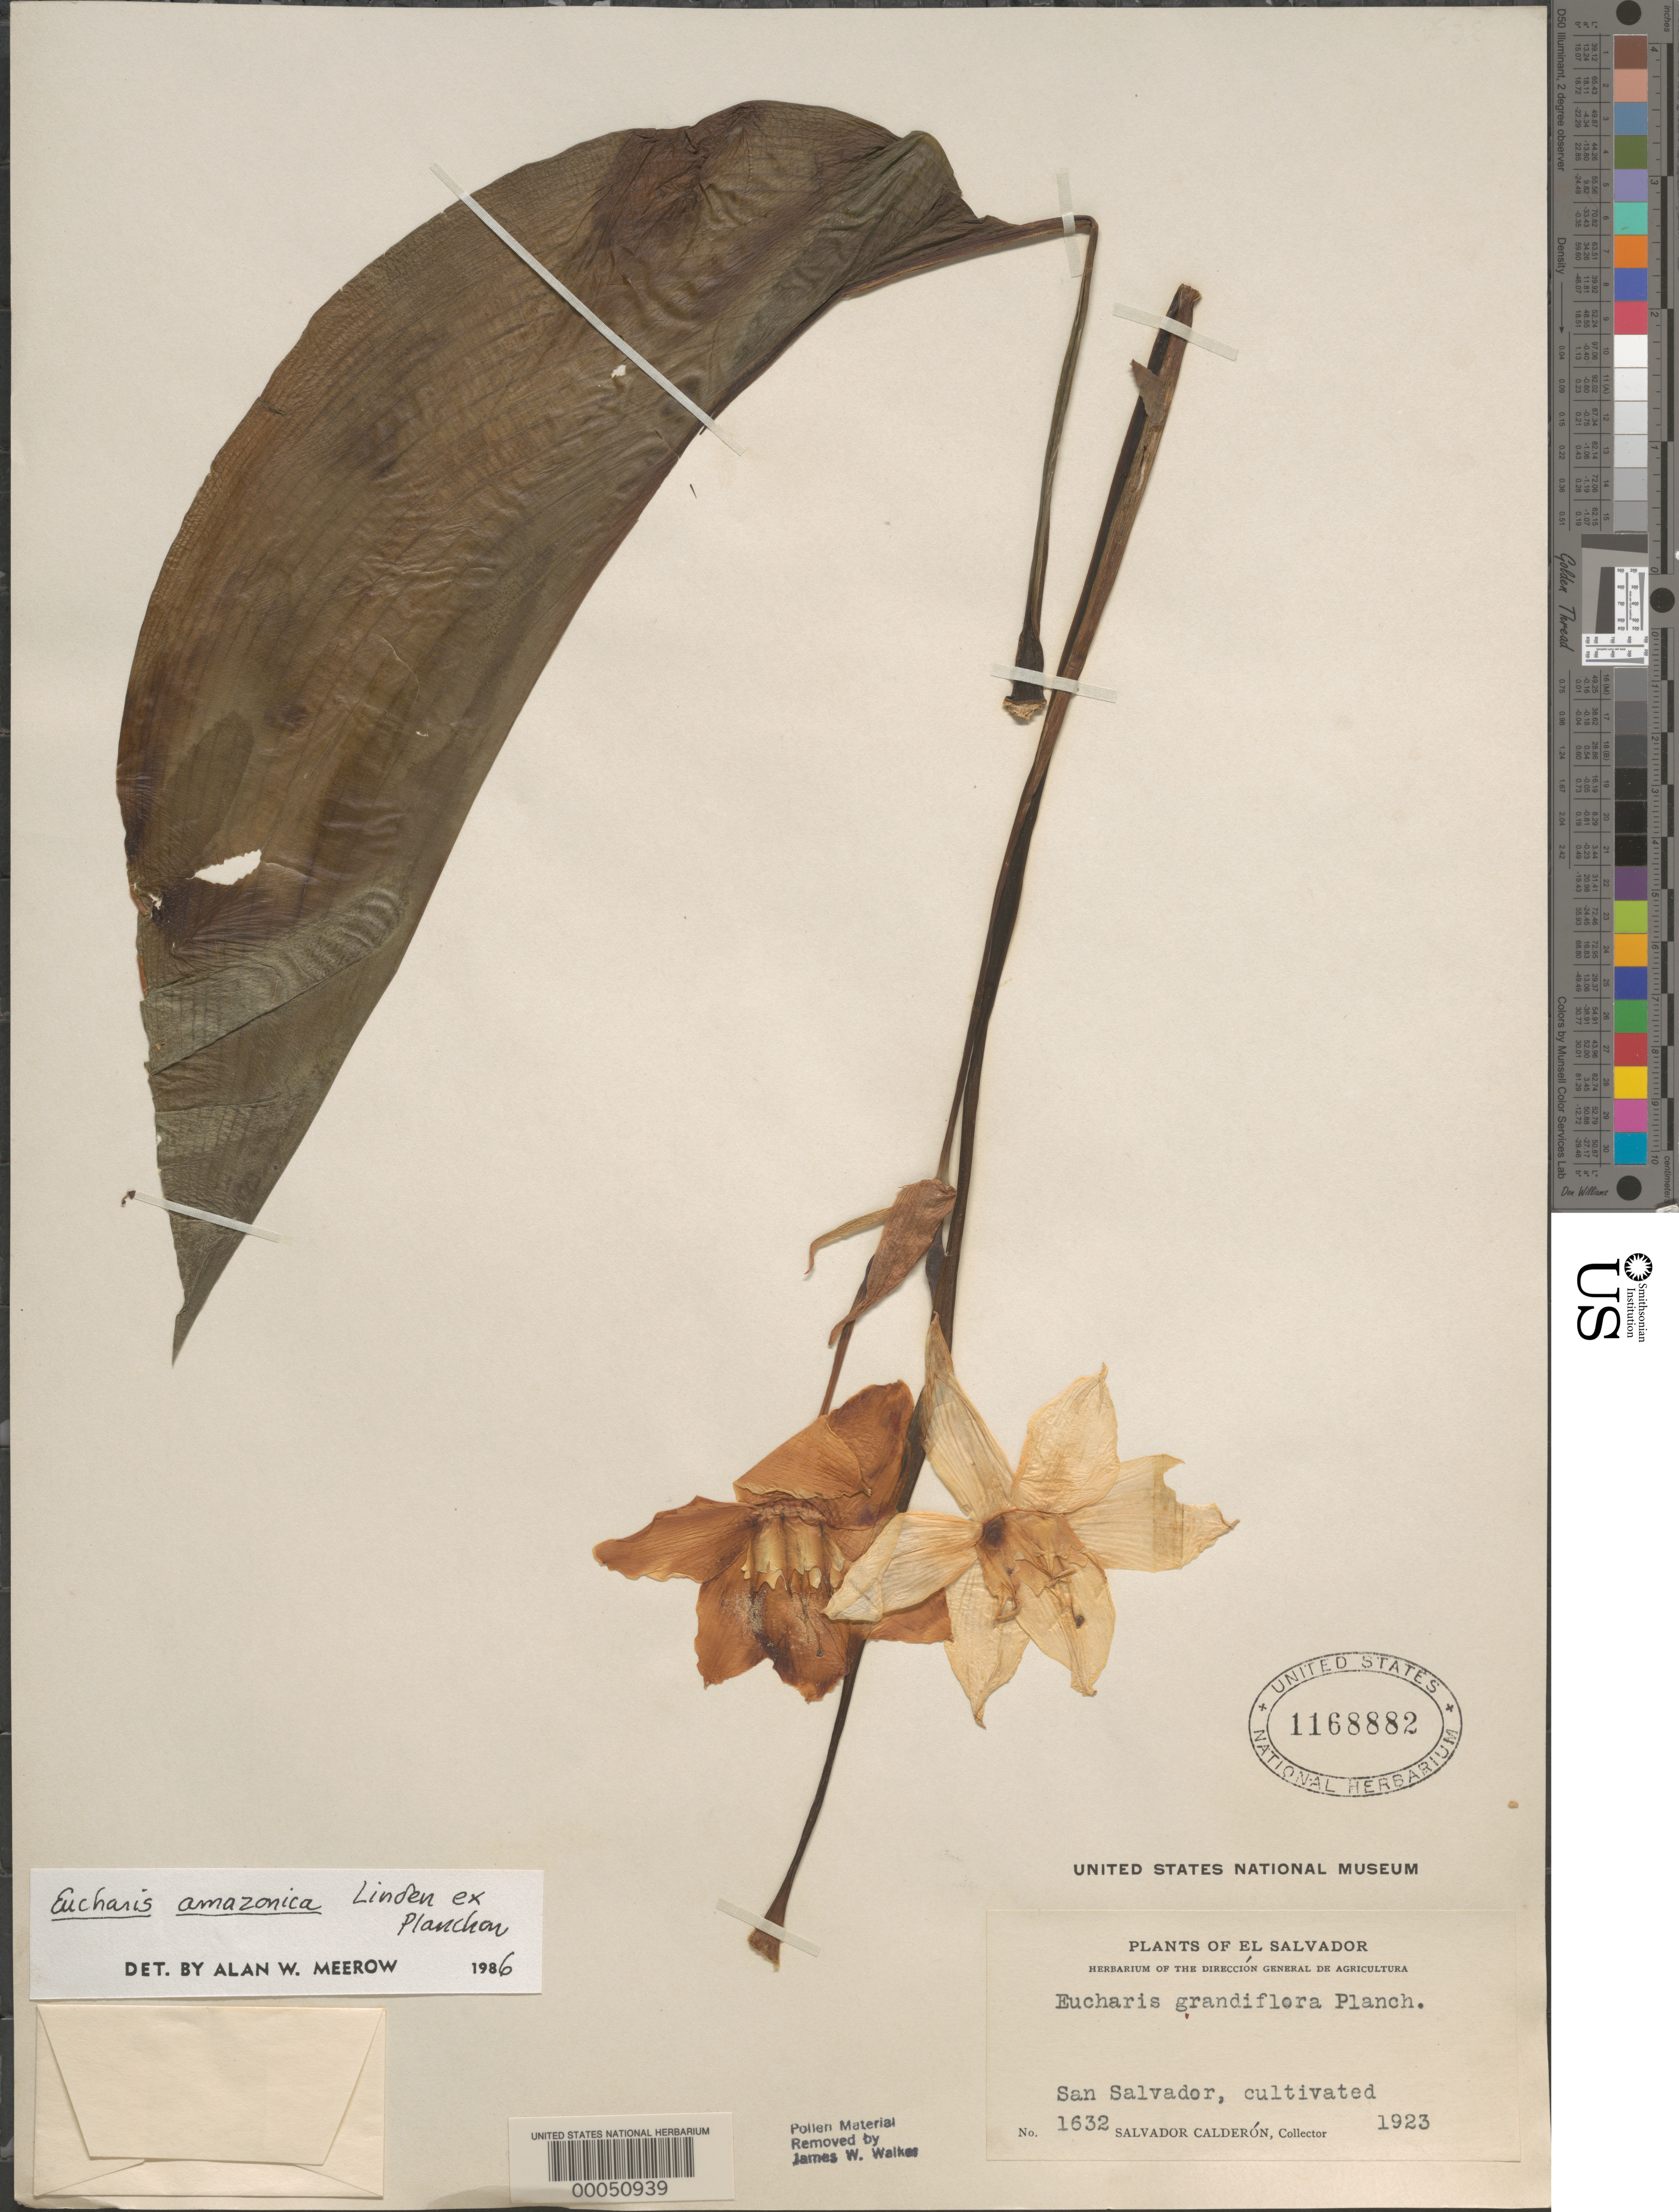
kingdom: Plantae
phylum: Tracheophyta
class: Liliopsida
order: Asparagales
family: Amaryllidaceae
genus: Eucharis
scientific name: Eucharis amazonica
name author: Linden ex Planch.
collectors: S. Calderón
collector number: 1632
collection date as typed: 1923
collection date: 1923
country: El Salvador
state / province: San Salvador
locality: San salvador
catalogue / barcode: US 1168882